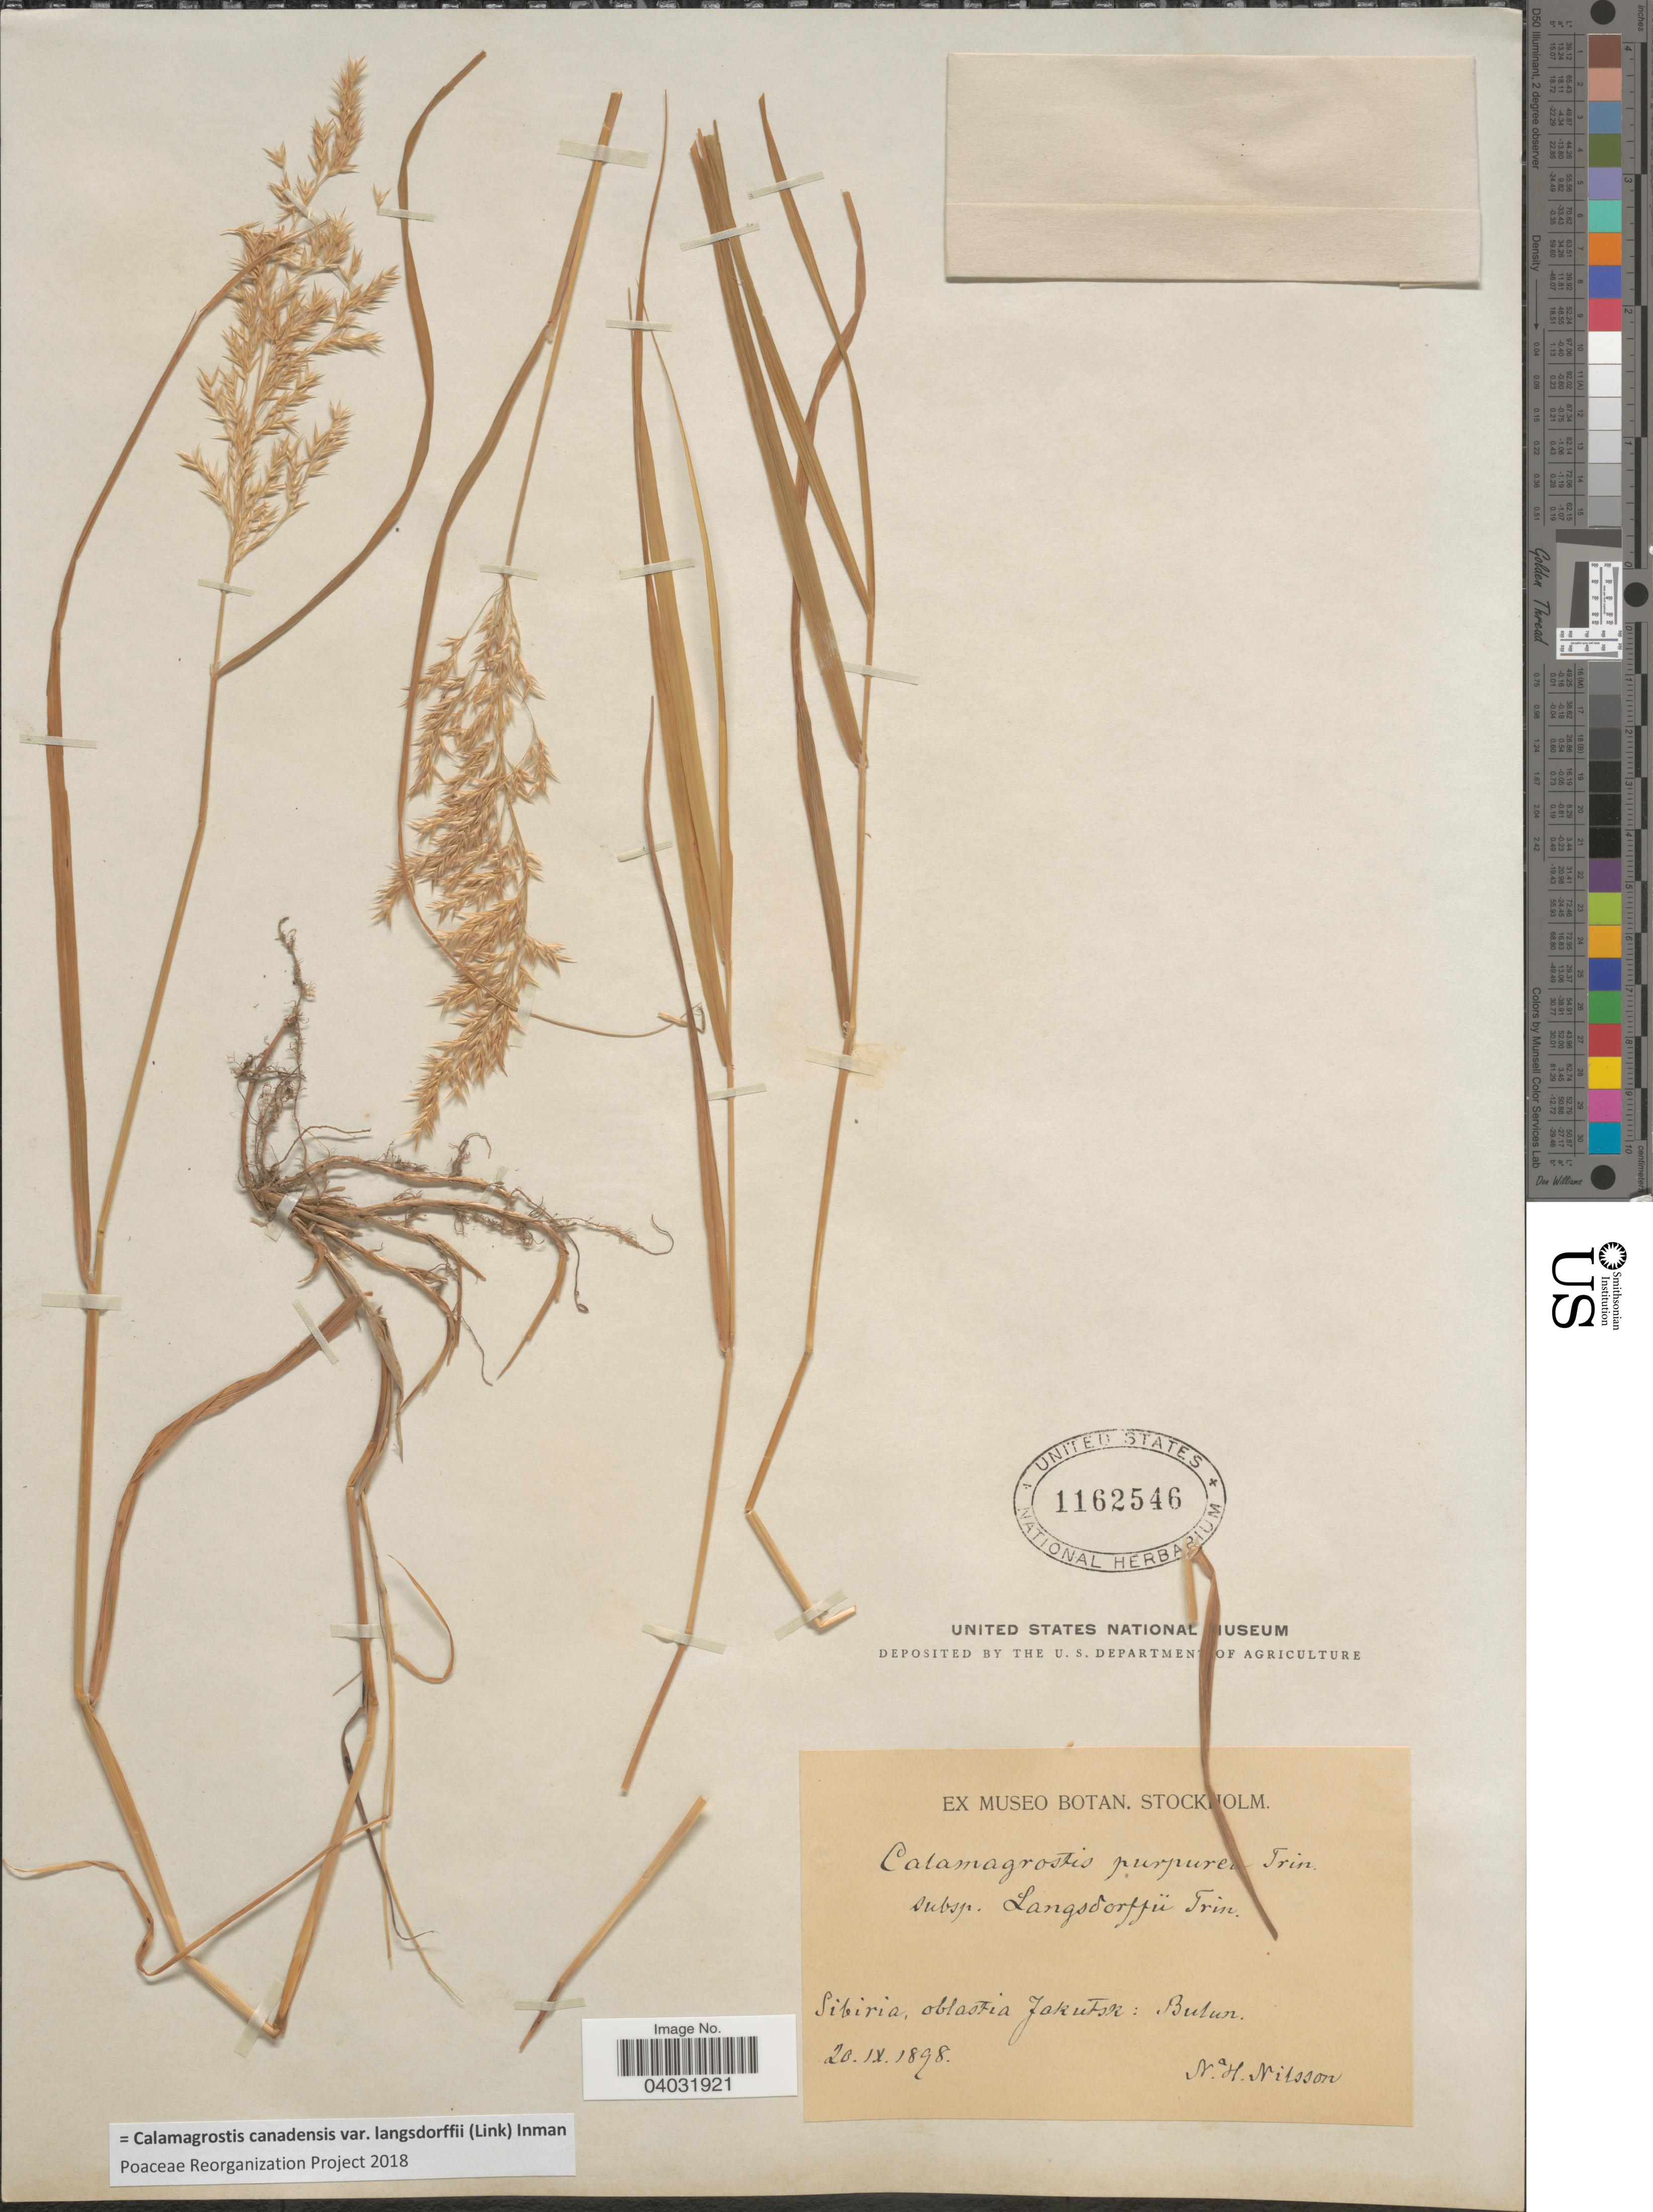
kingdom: Plantae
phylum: Tracheophyta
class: Liliopsida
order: Poales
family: Poaceae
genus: Calamagrostis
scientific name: Calamagrostis canadensis var. langsdorffii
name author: (Link) Inman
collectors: N. H. Nilsson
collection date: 1898-09-20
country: Russian Federation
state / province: Sakha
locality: Sibiria, oblastia Jakutsk. Bulun.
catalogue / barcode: US 1162546